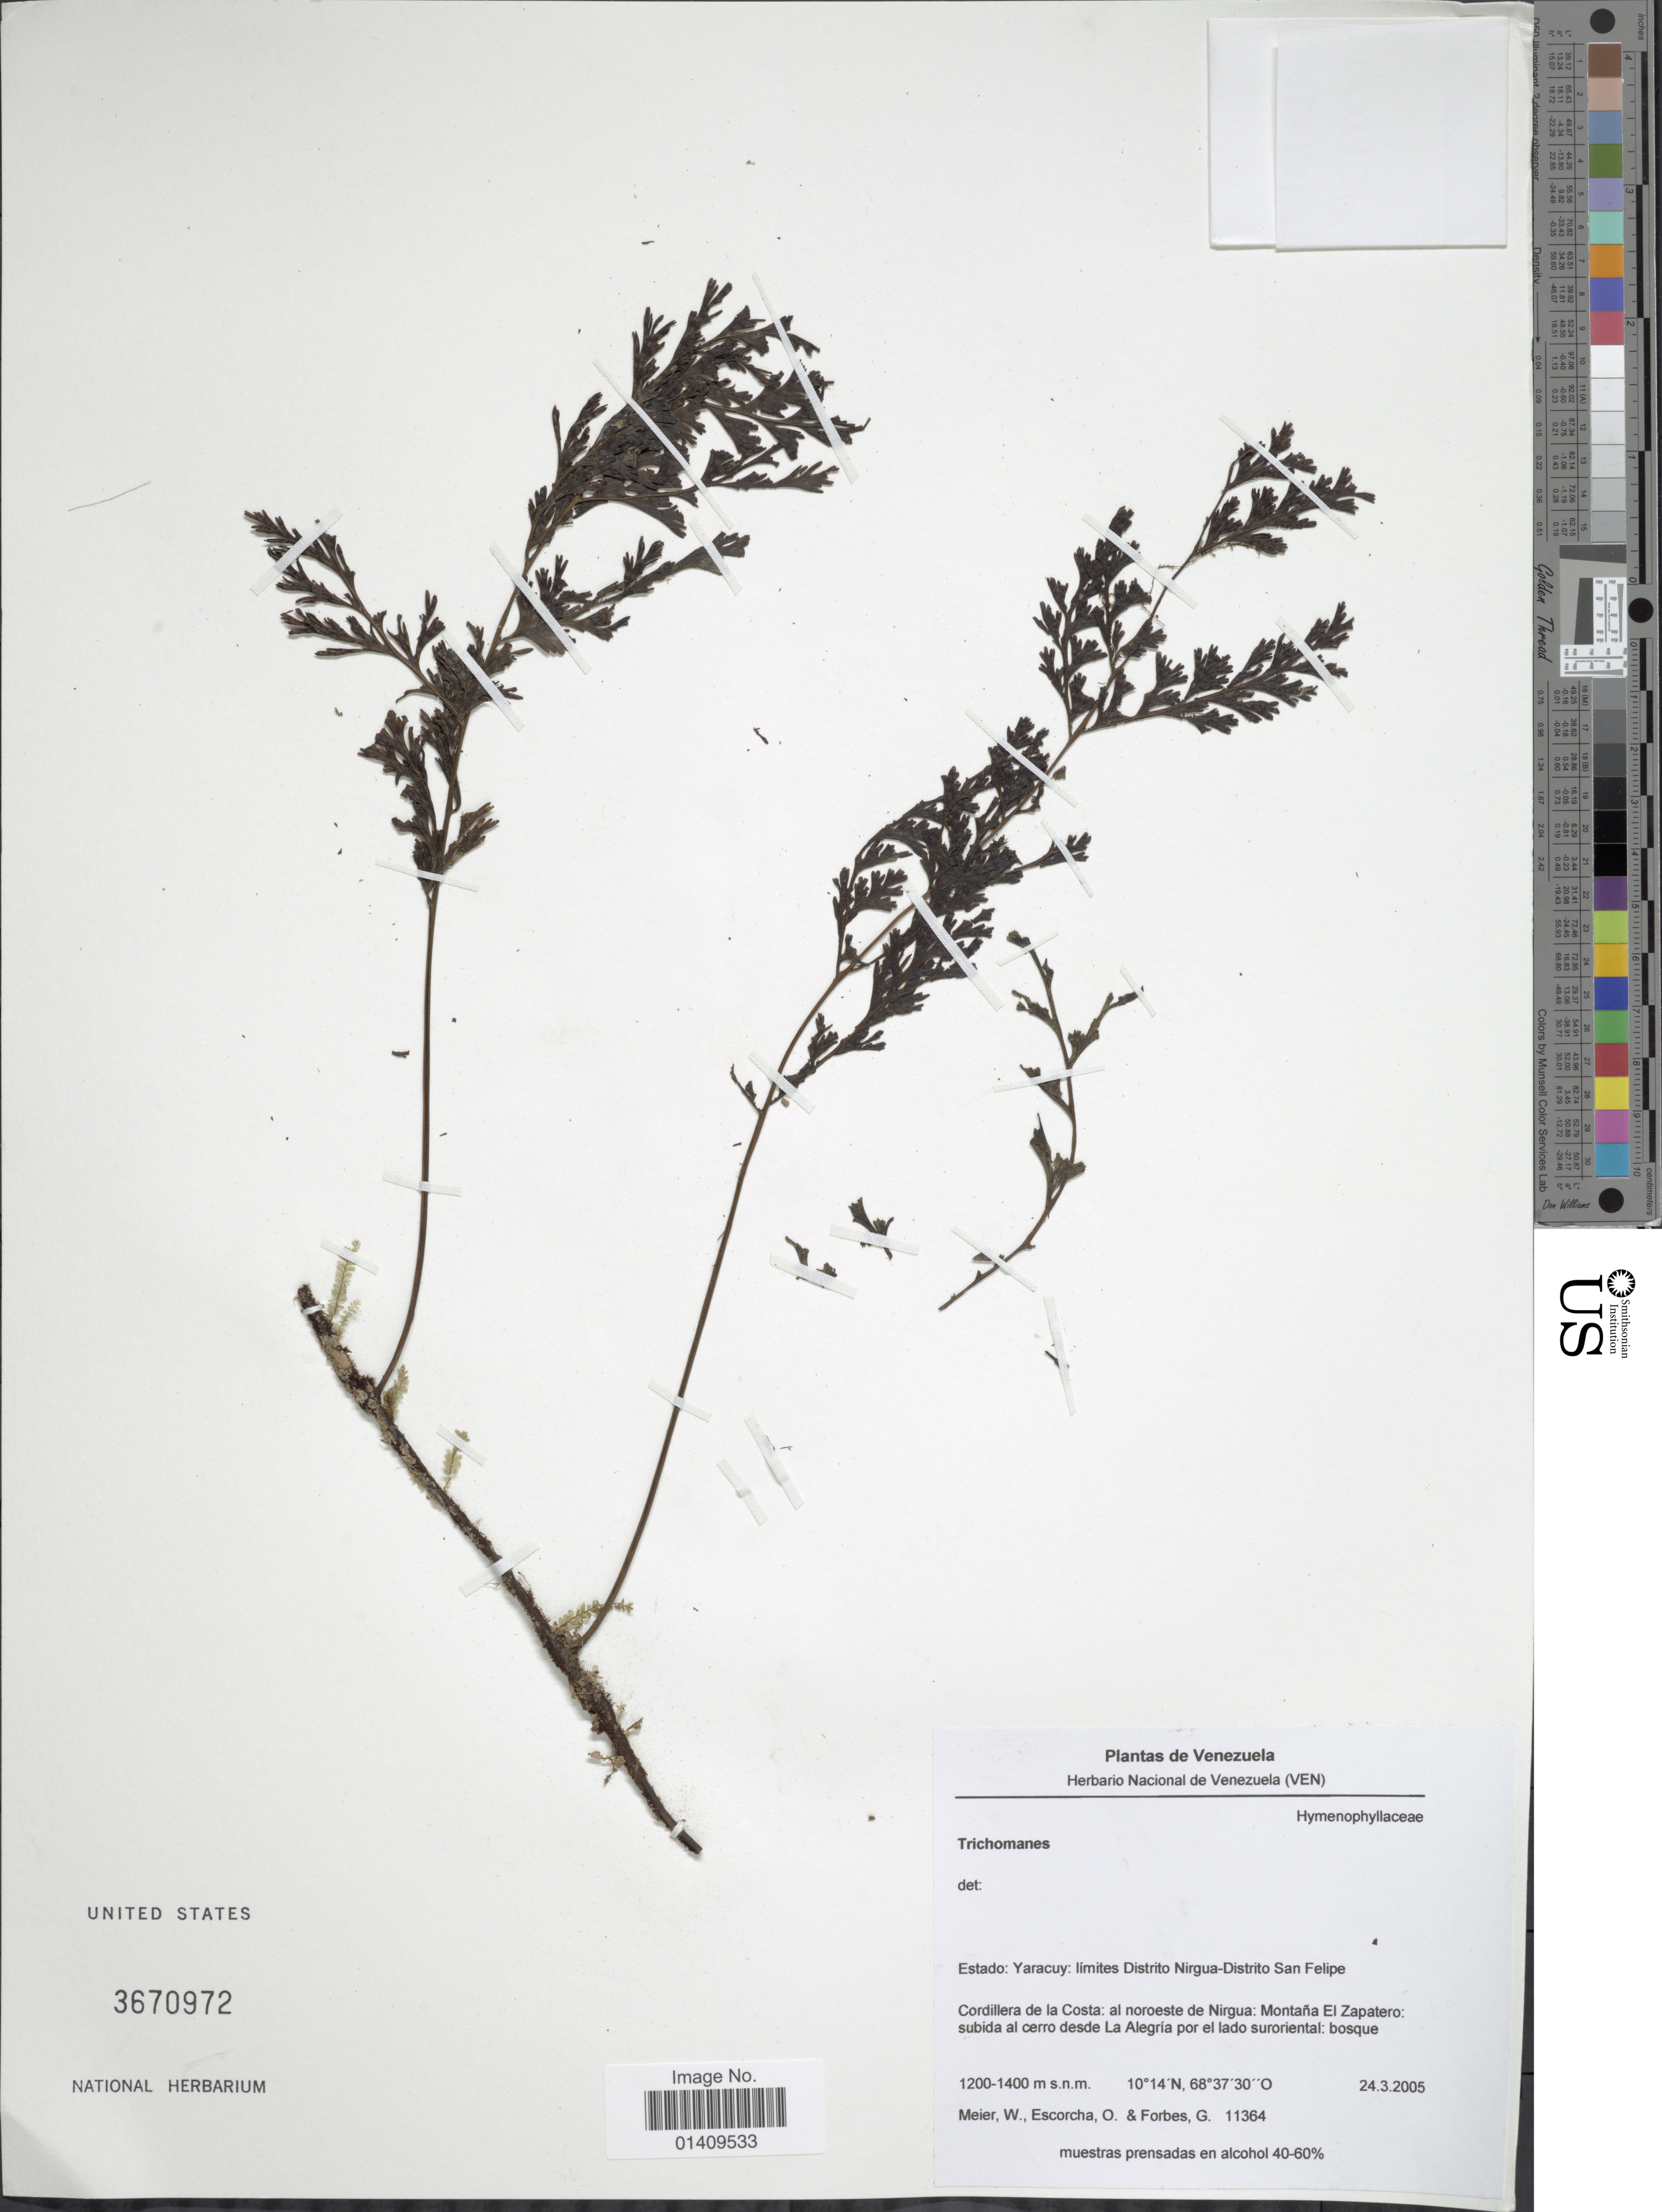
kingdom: Plantae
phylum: Tracheophyta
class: Polypodiopsida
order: Hymenophyllales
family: Hymenophyllaceae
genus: Trichomanes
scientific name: Trichomanes sp.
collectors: W. Meier, O. Escorcha & G. Forbes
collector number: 11364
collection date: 2005-03-24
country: Venezuela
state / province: Yaracuy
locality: Estado: Yaracuy limites distrito Nirgua Distrito San Felipe cordillera de la Costa: al noroeste de Nirgua: Montana El Zapatero: subida al cerro desde La Alegria por el lado suroriental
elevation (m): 1200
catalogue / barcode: US 3670972